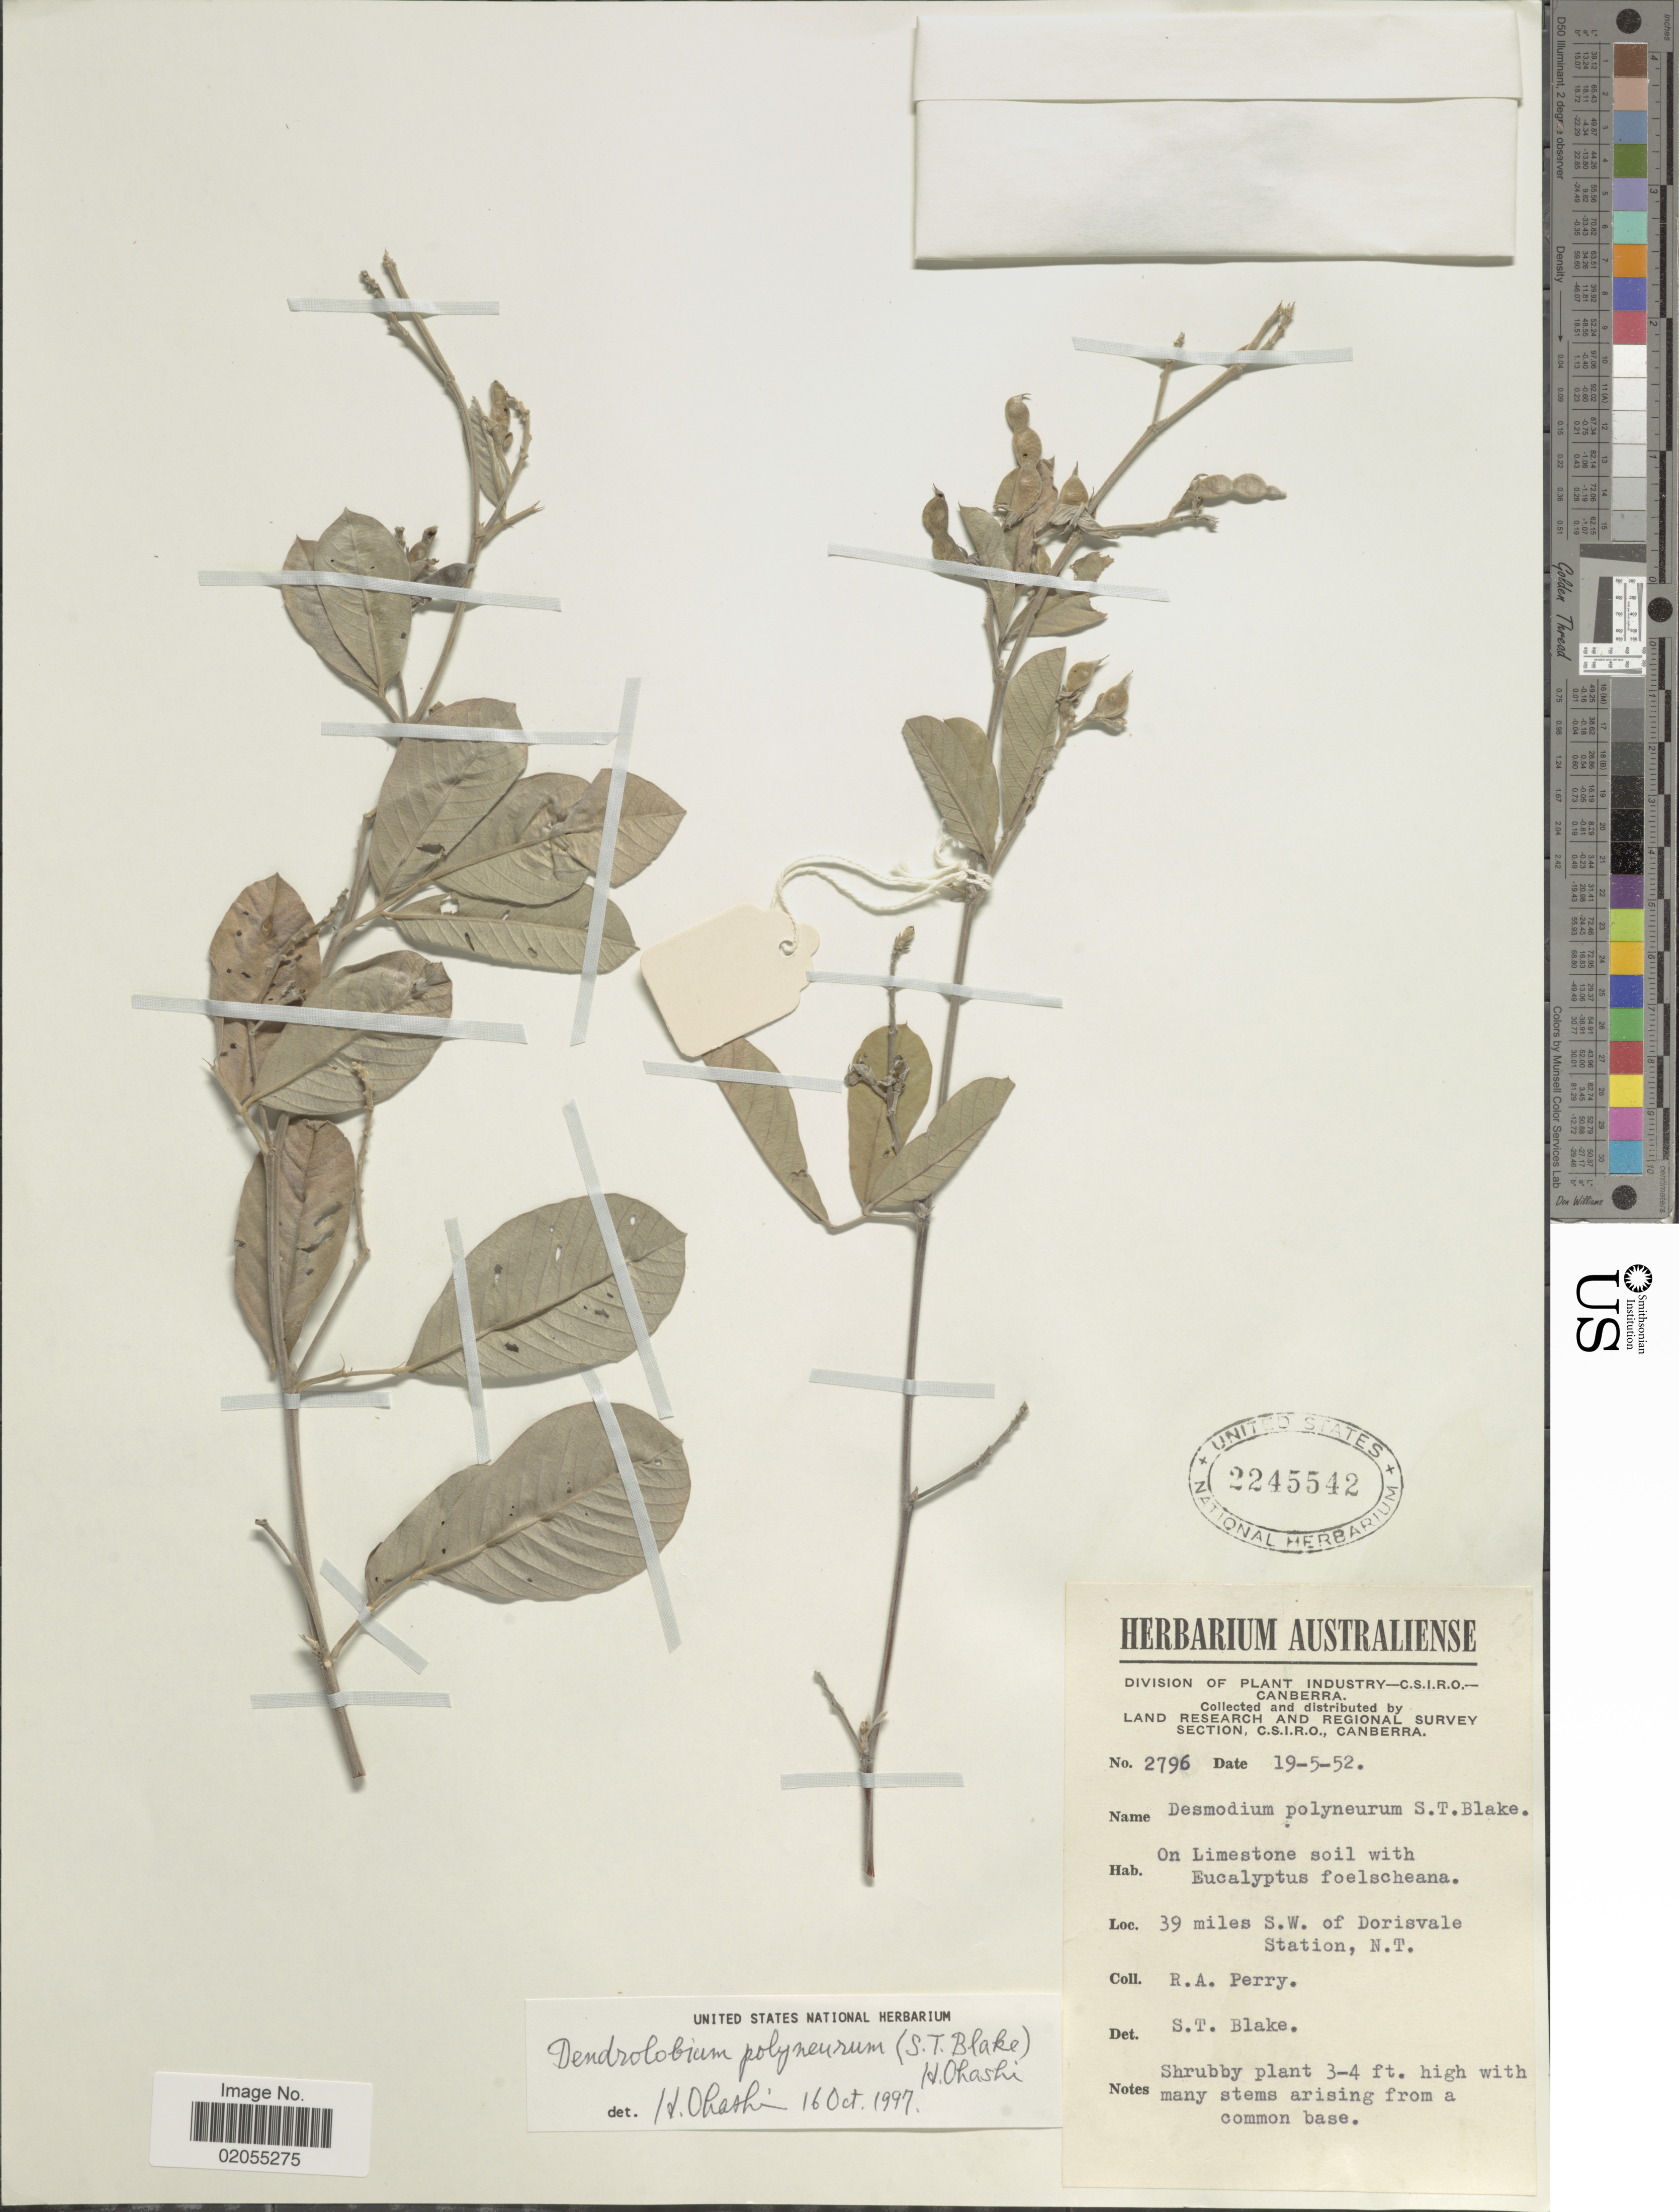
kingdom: Plantae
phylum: Tracheophyta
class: Magnoliopsida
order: Fabales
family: Fabaceae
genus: Dendrolobium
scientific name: Dendrolobium polyneurum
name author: (S.T. Blake) Ohashi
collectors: Perry, R. A.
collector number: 2796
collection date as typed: Transcribed d/m/y: 19/5/52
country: Australia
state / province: Northern Territory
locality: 39 miles S.W. of Dorisvale Station, N.T.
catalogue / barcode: US 2245542